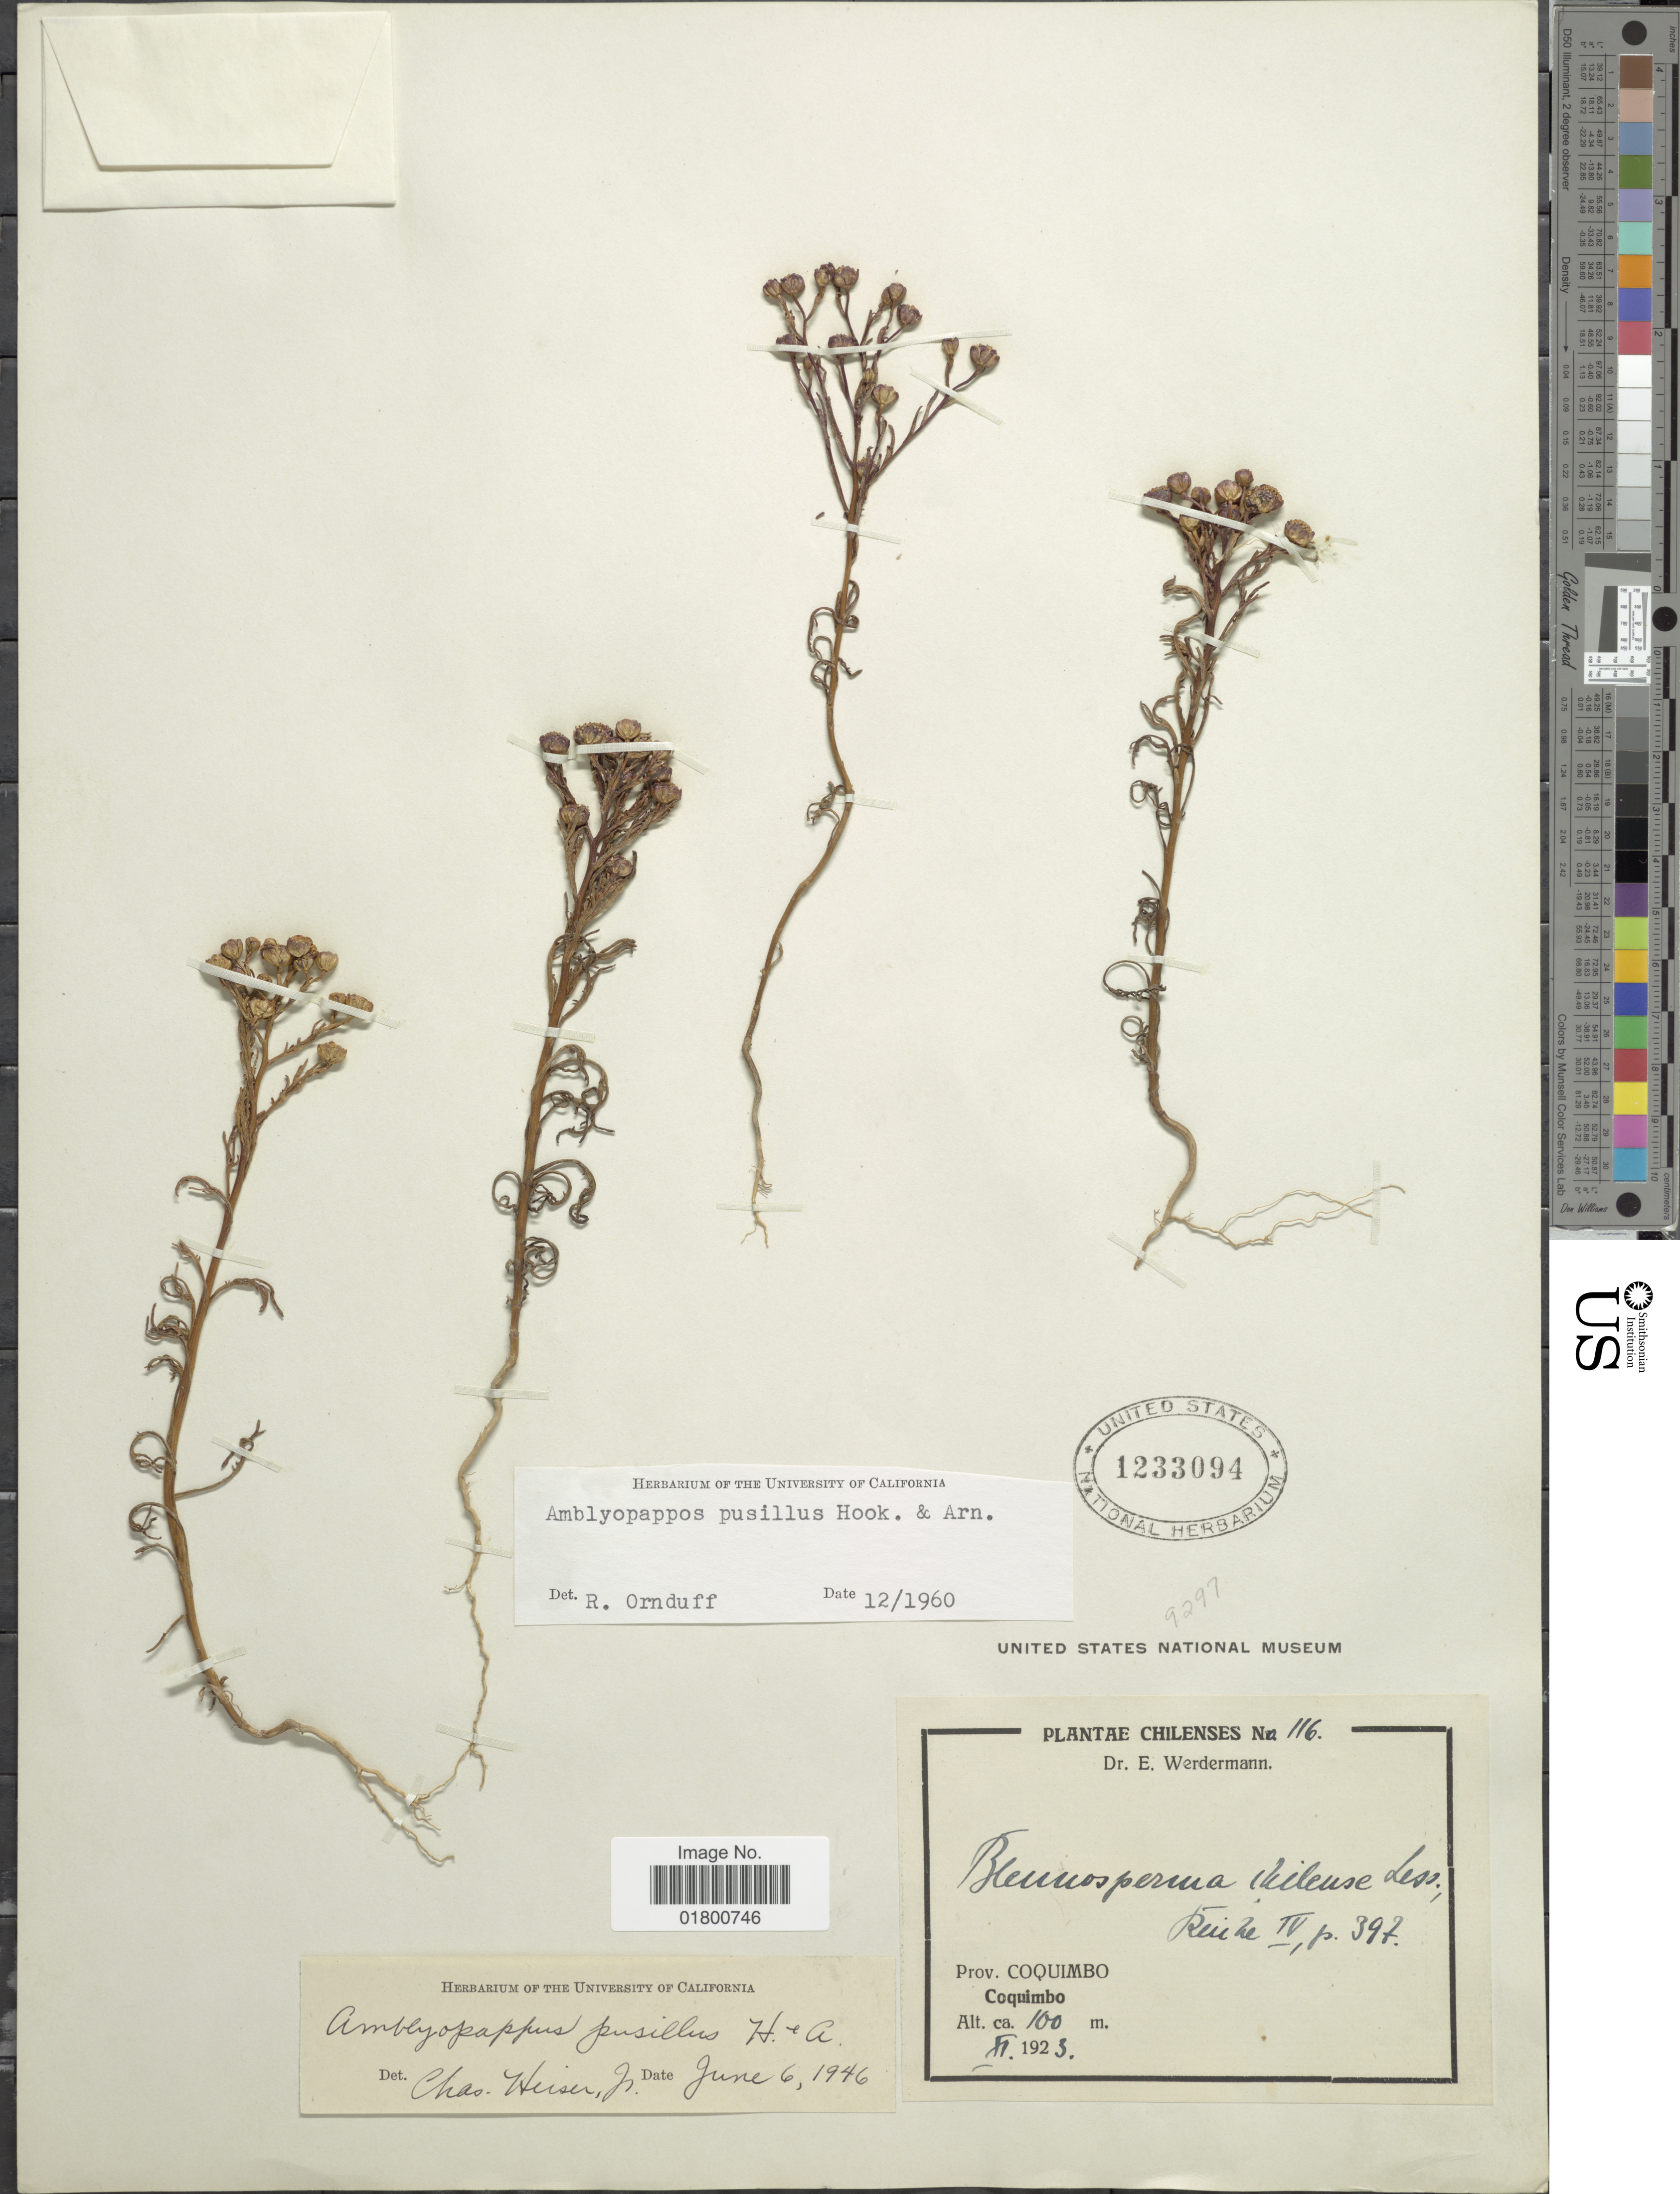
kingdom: Plantae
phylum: Tracheophyta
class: Magnoliopsida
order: Asterales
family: Asteraceae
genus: Amblyopappus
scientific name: Amblyopappus pusillus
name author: Hook. & Arn.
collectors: E. Werdermann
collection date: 1923-11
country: Chile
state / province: Coquimbo (IV)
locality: Prov. Coquimbo, Coquimbo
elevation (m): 100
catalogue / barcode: US 1233094